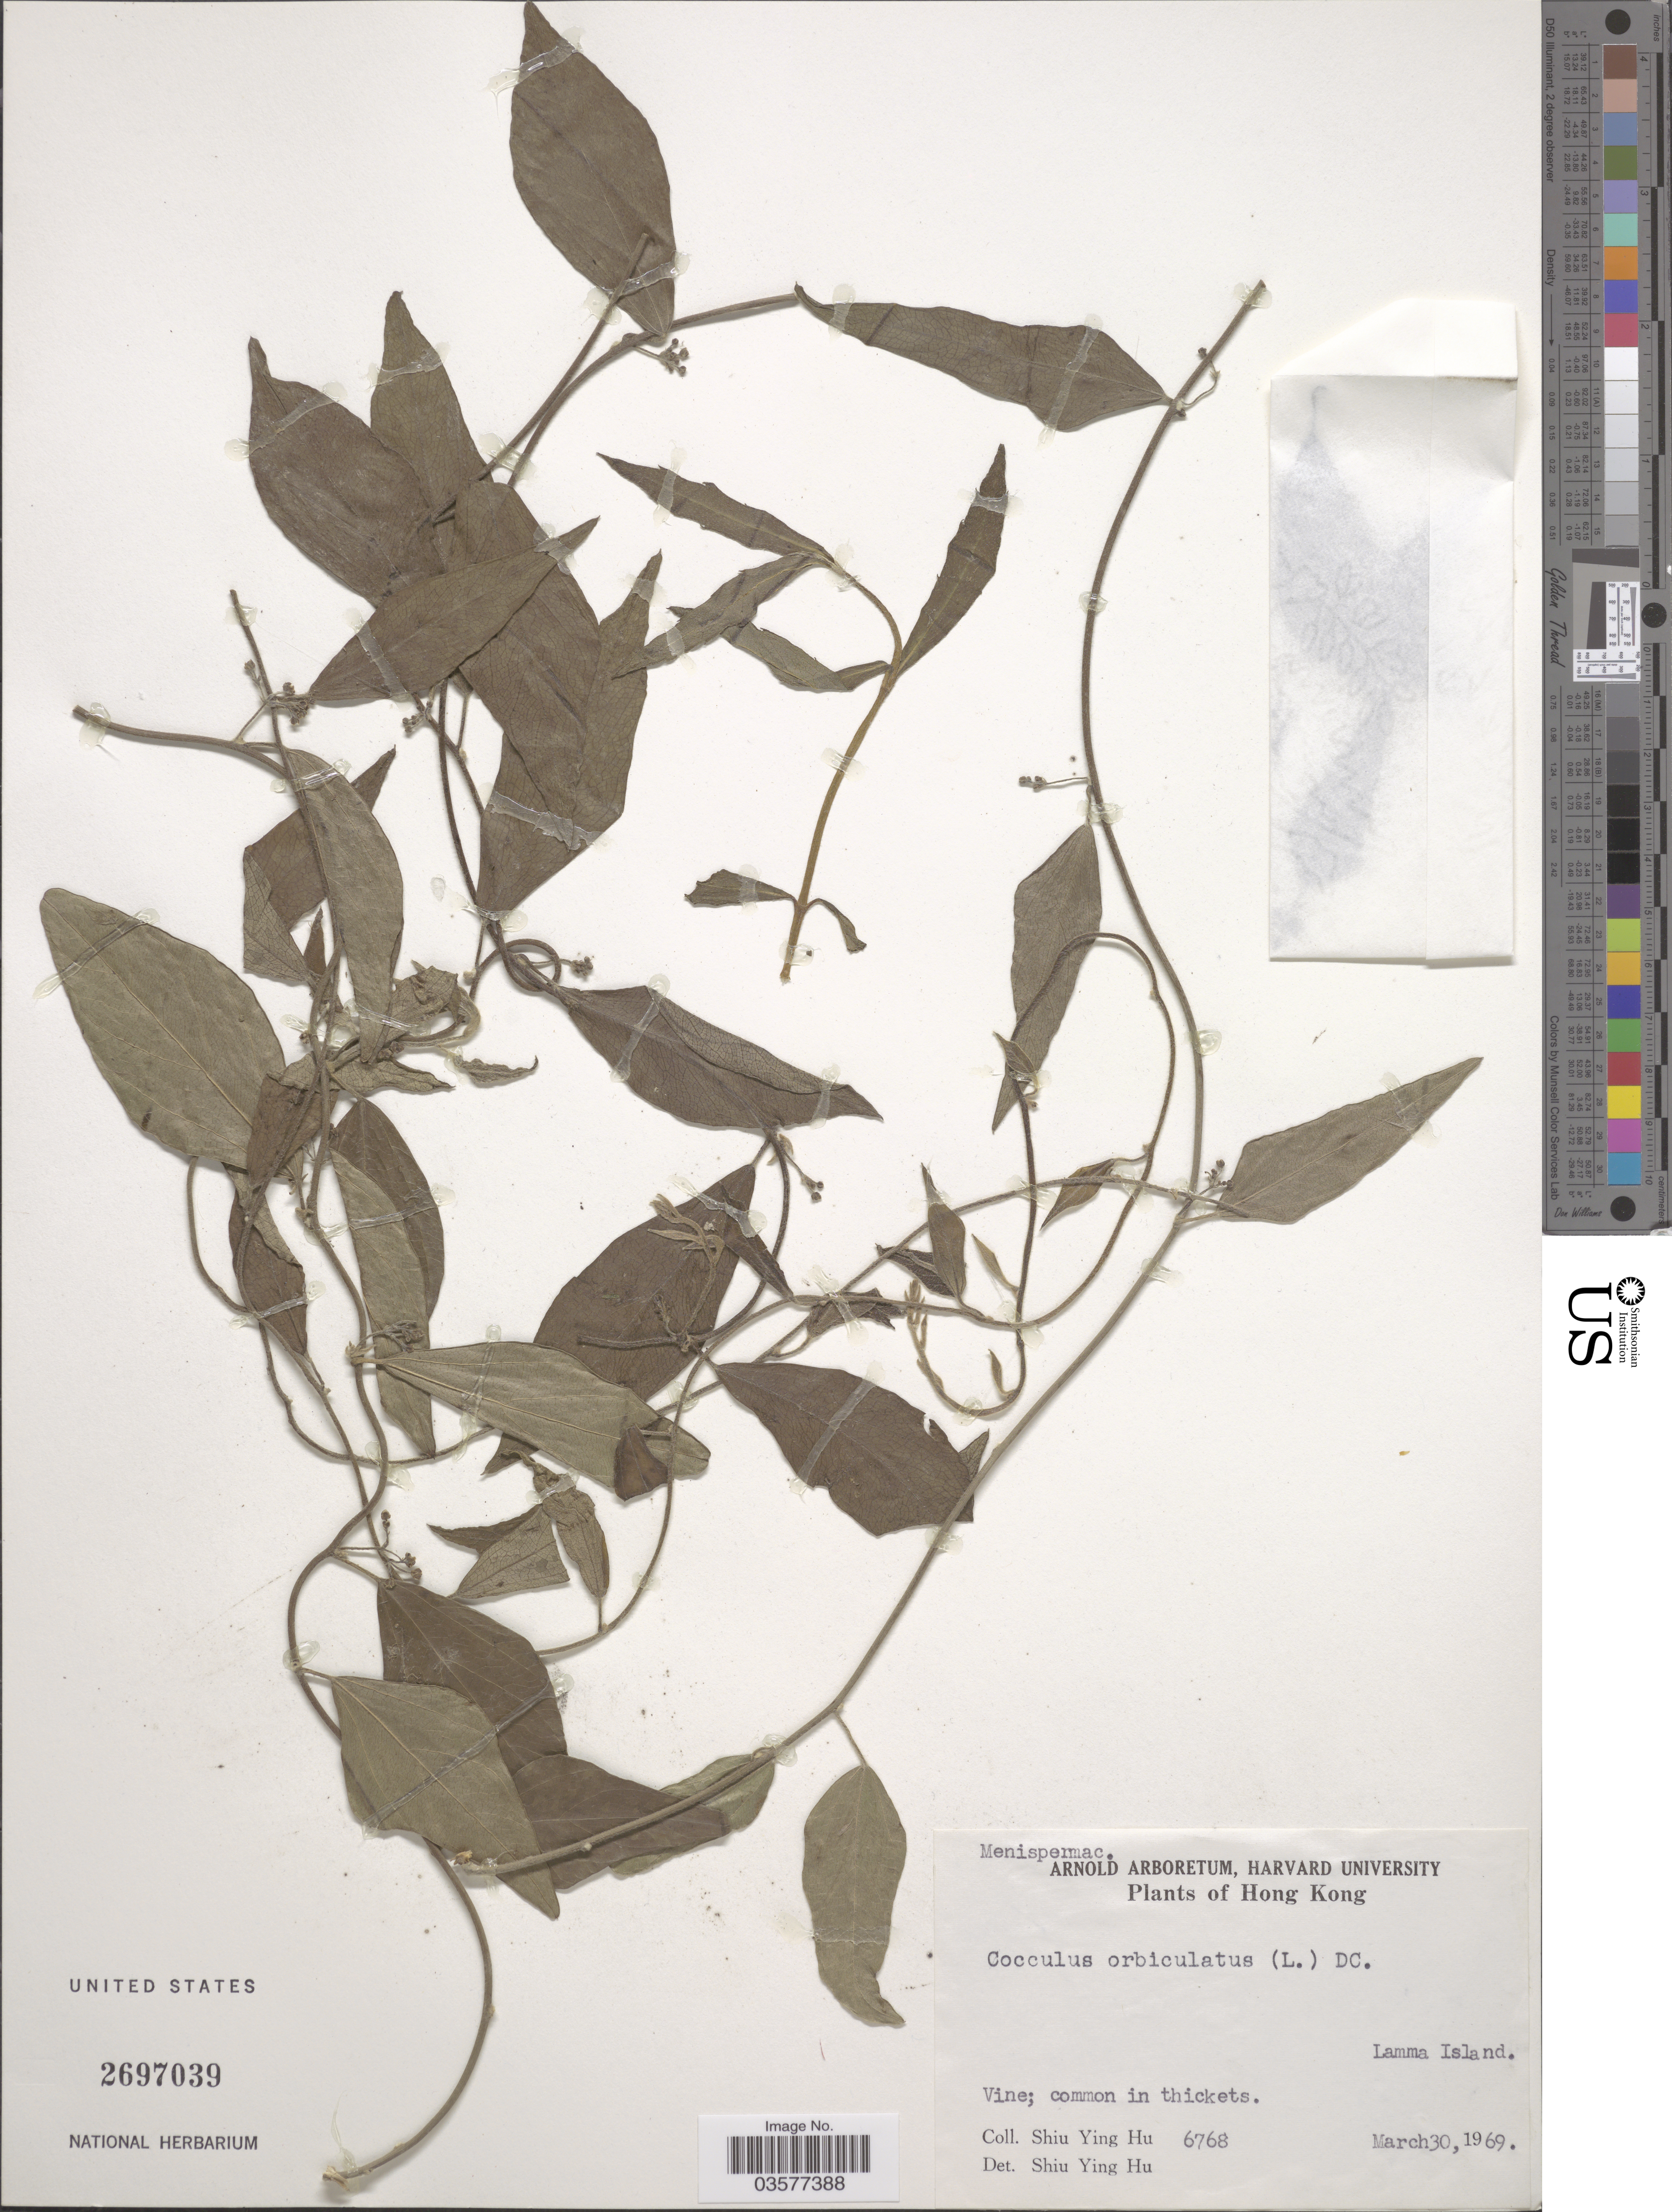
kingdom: Plantae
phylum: Tracheophyta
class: Magnoliopsida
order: Ranunculales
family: Menispermaceae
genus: Cocculus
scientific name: Cocculus orbiculatus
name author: (L.) DC.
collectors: S. Y. Hu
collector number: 6768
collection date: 1969-03-30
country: China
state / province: Hong Kong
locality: Lamma Island.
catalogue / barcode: US 2697039